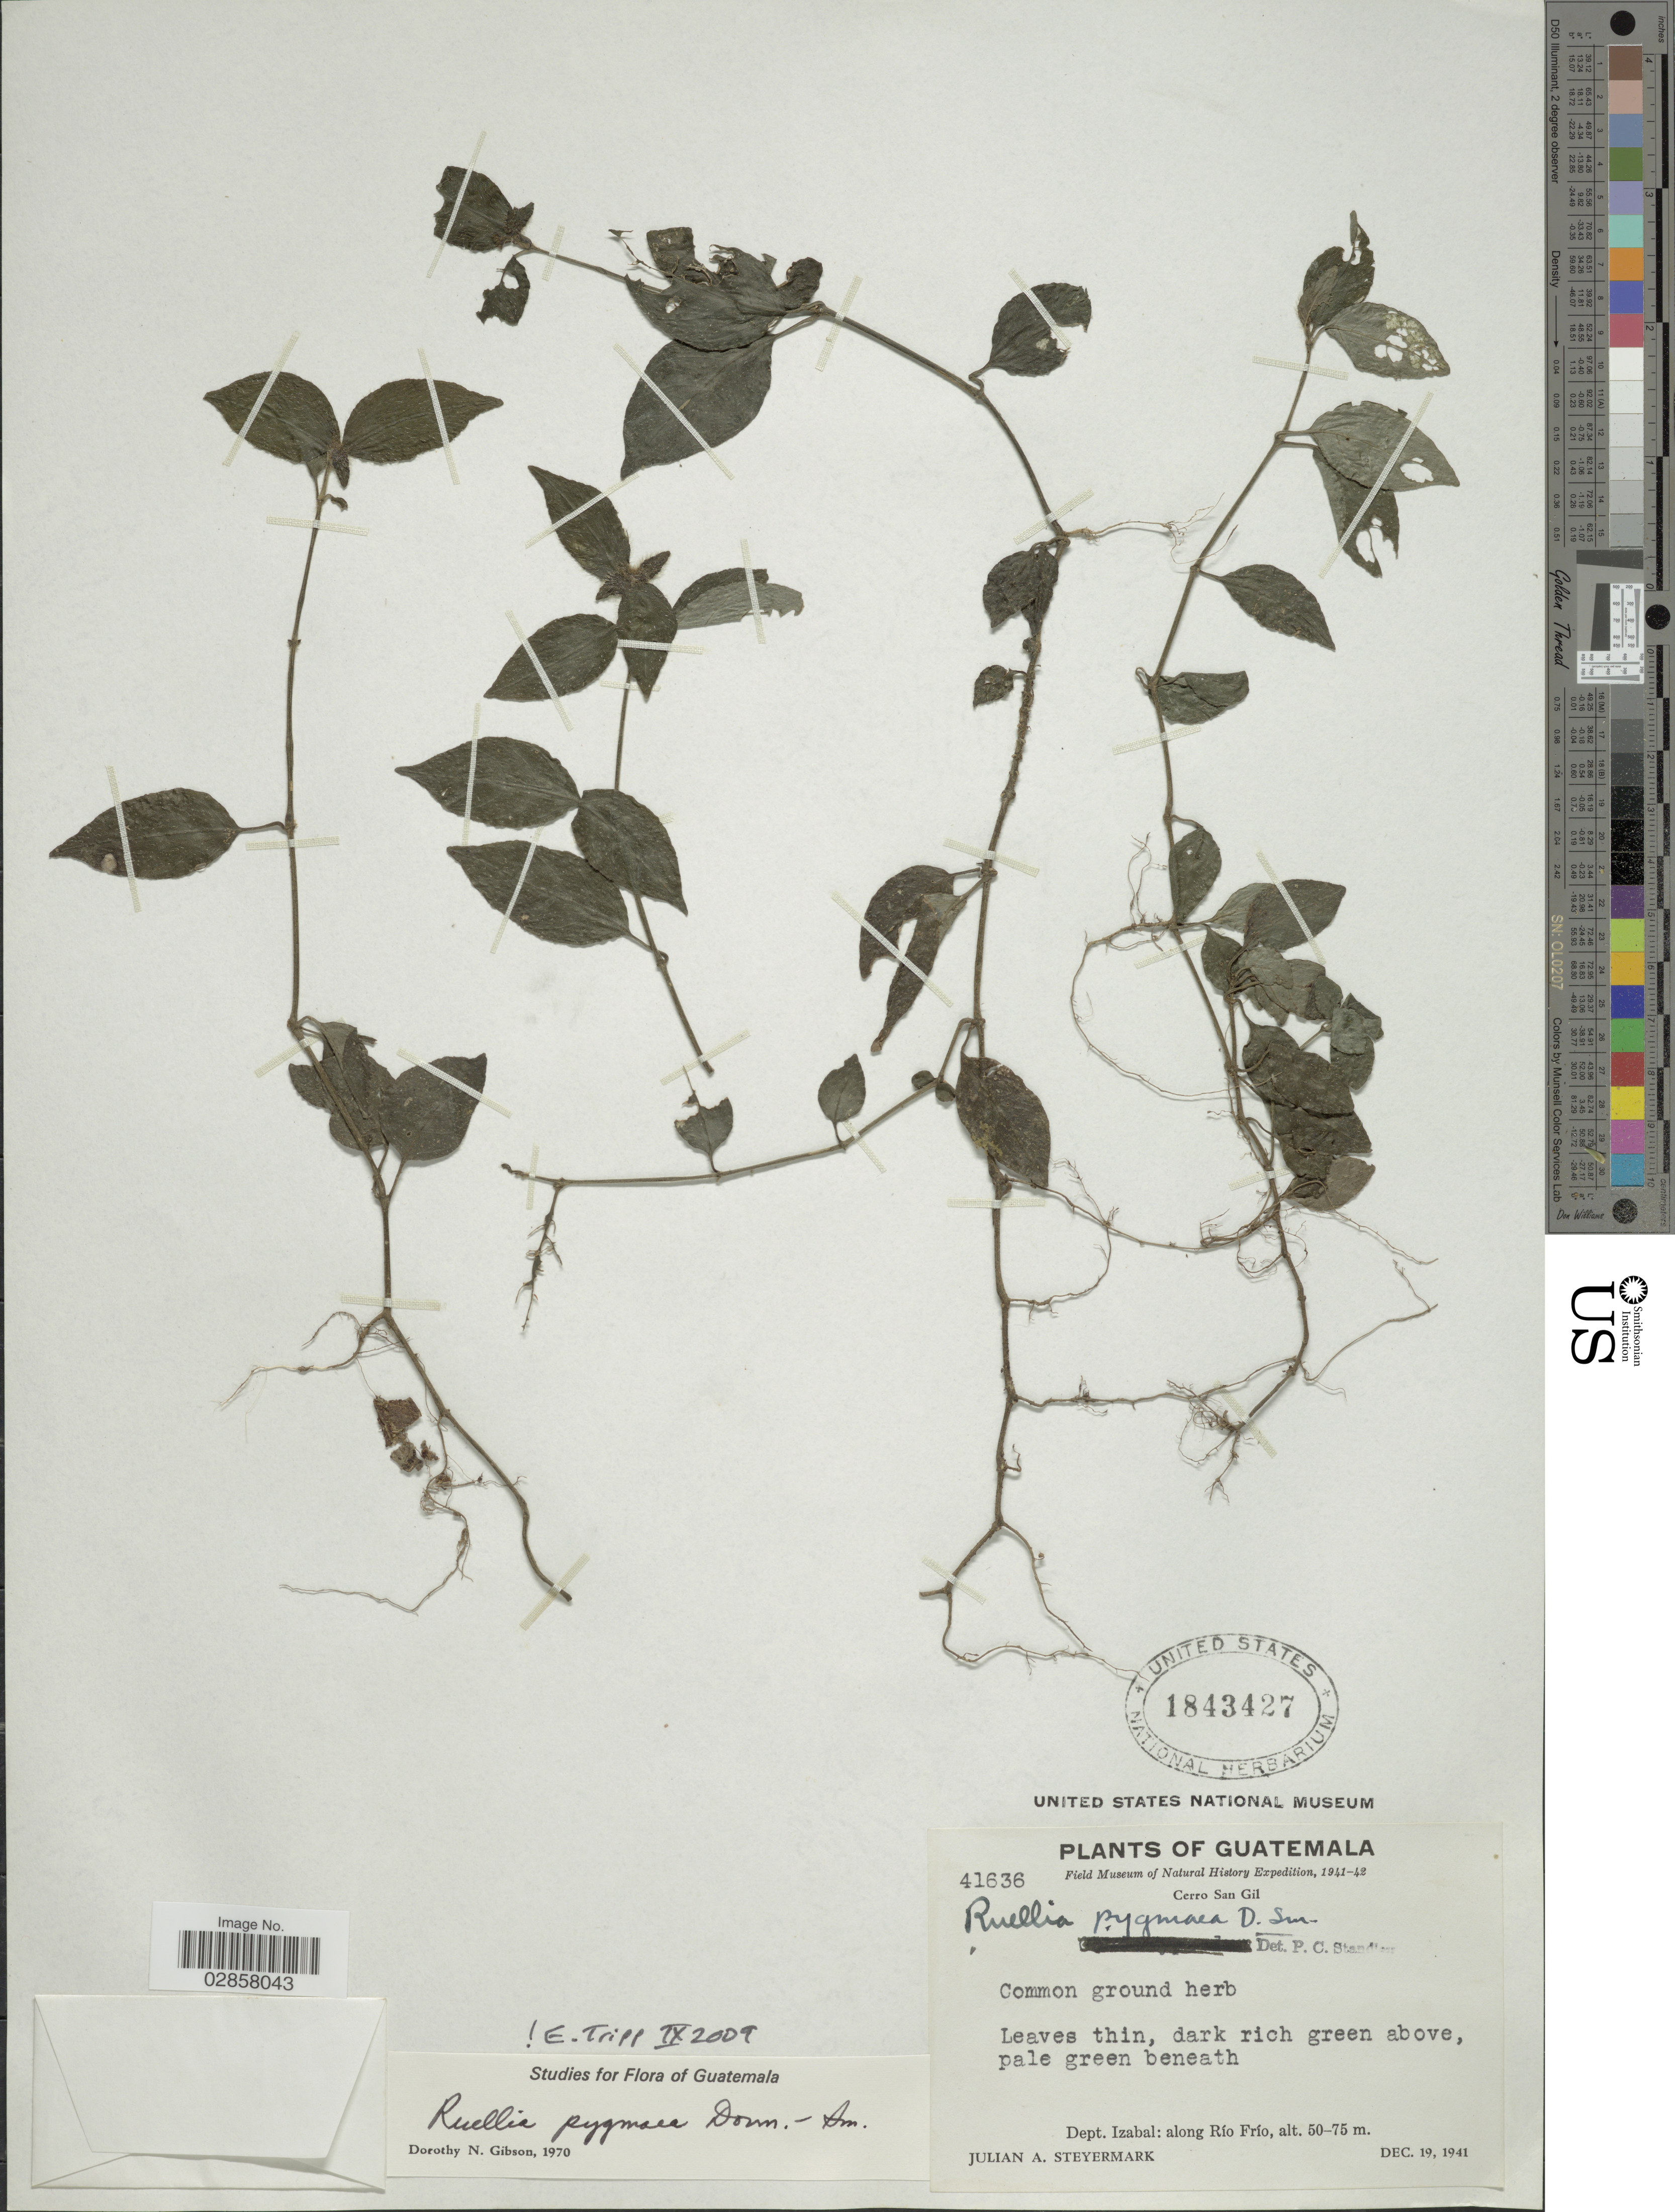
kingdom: Plantae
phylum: Tracheophyta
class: Magnoliopsida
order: Lamiales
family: Acanthaceae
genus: Ruellia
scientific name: Ruellia pygmaea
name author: Donn. Sm.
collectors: J. Steyermark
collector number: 41636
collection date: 1941-12-19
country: Guatemala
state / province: Izabal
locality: Cerro San Gil. Dept. Izabal: along Río Frío.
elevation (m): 50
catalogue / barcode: US 1843427